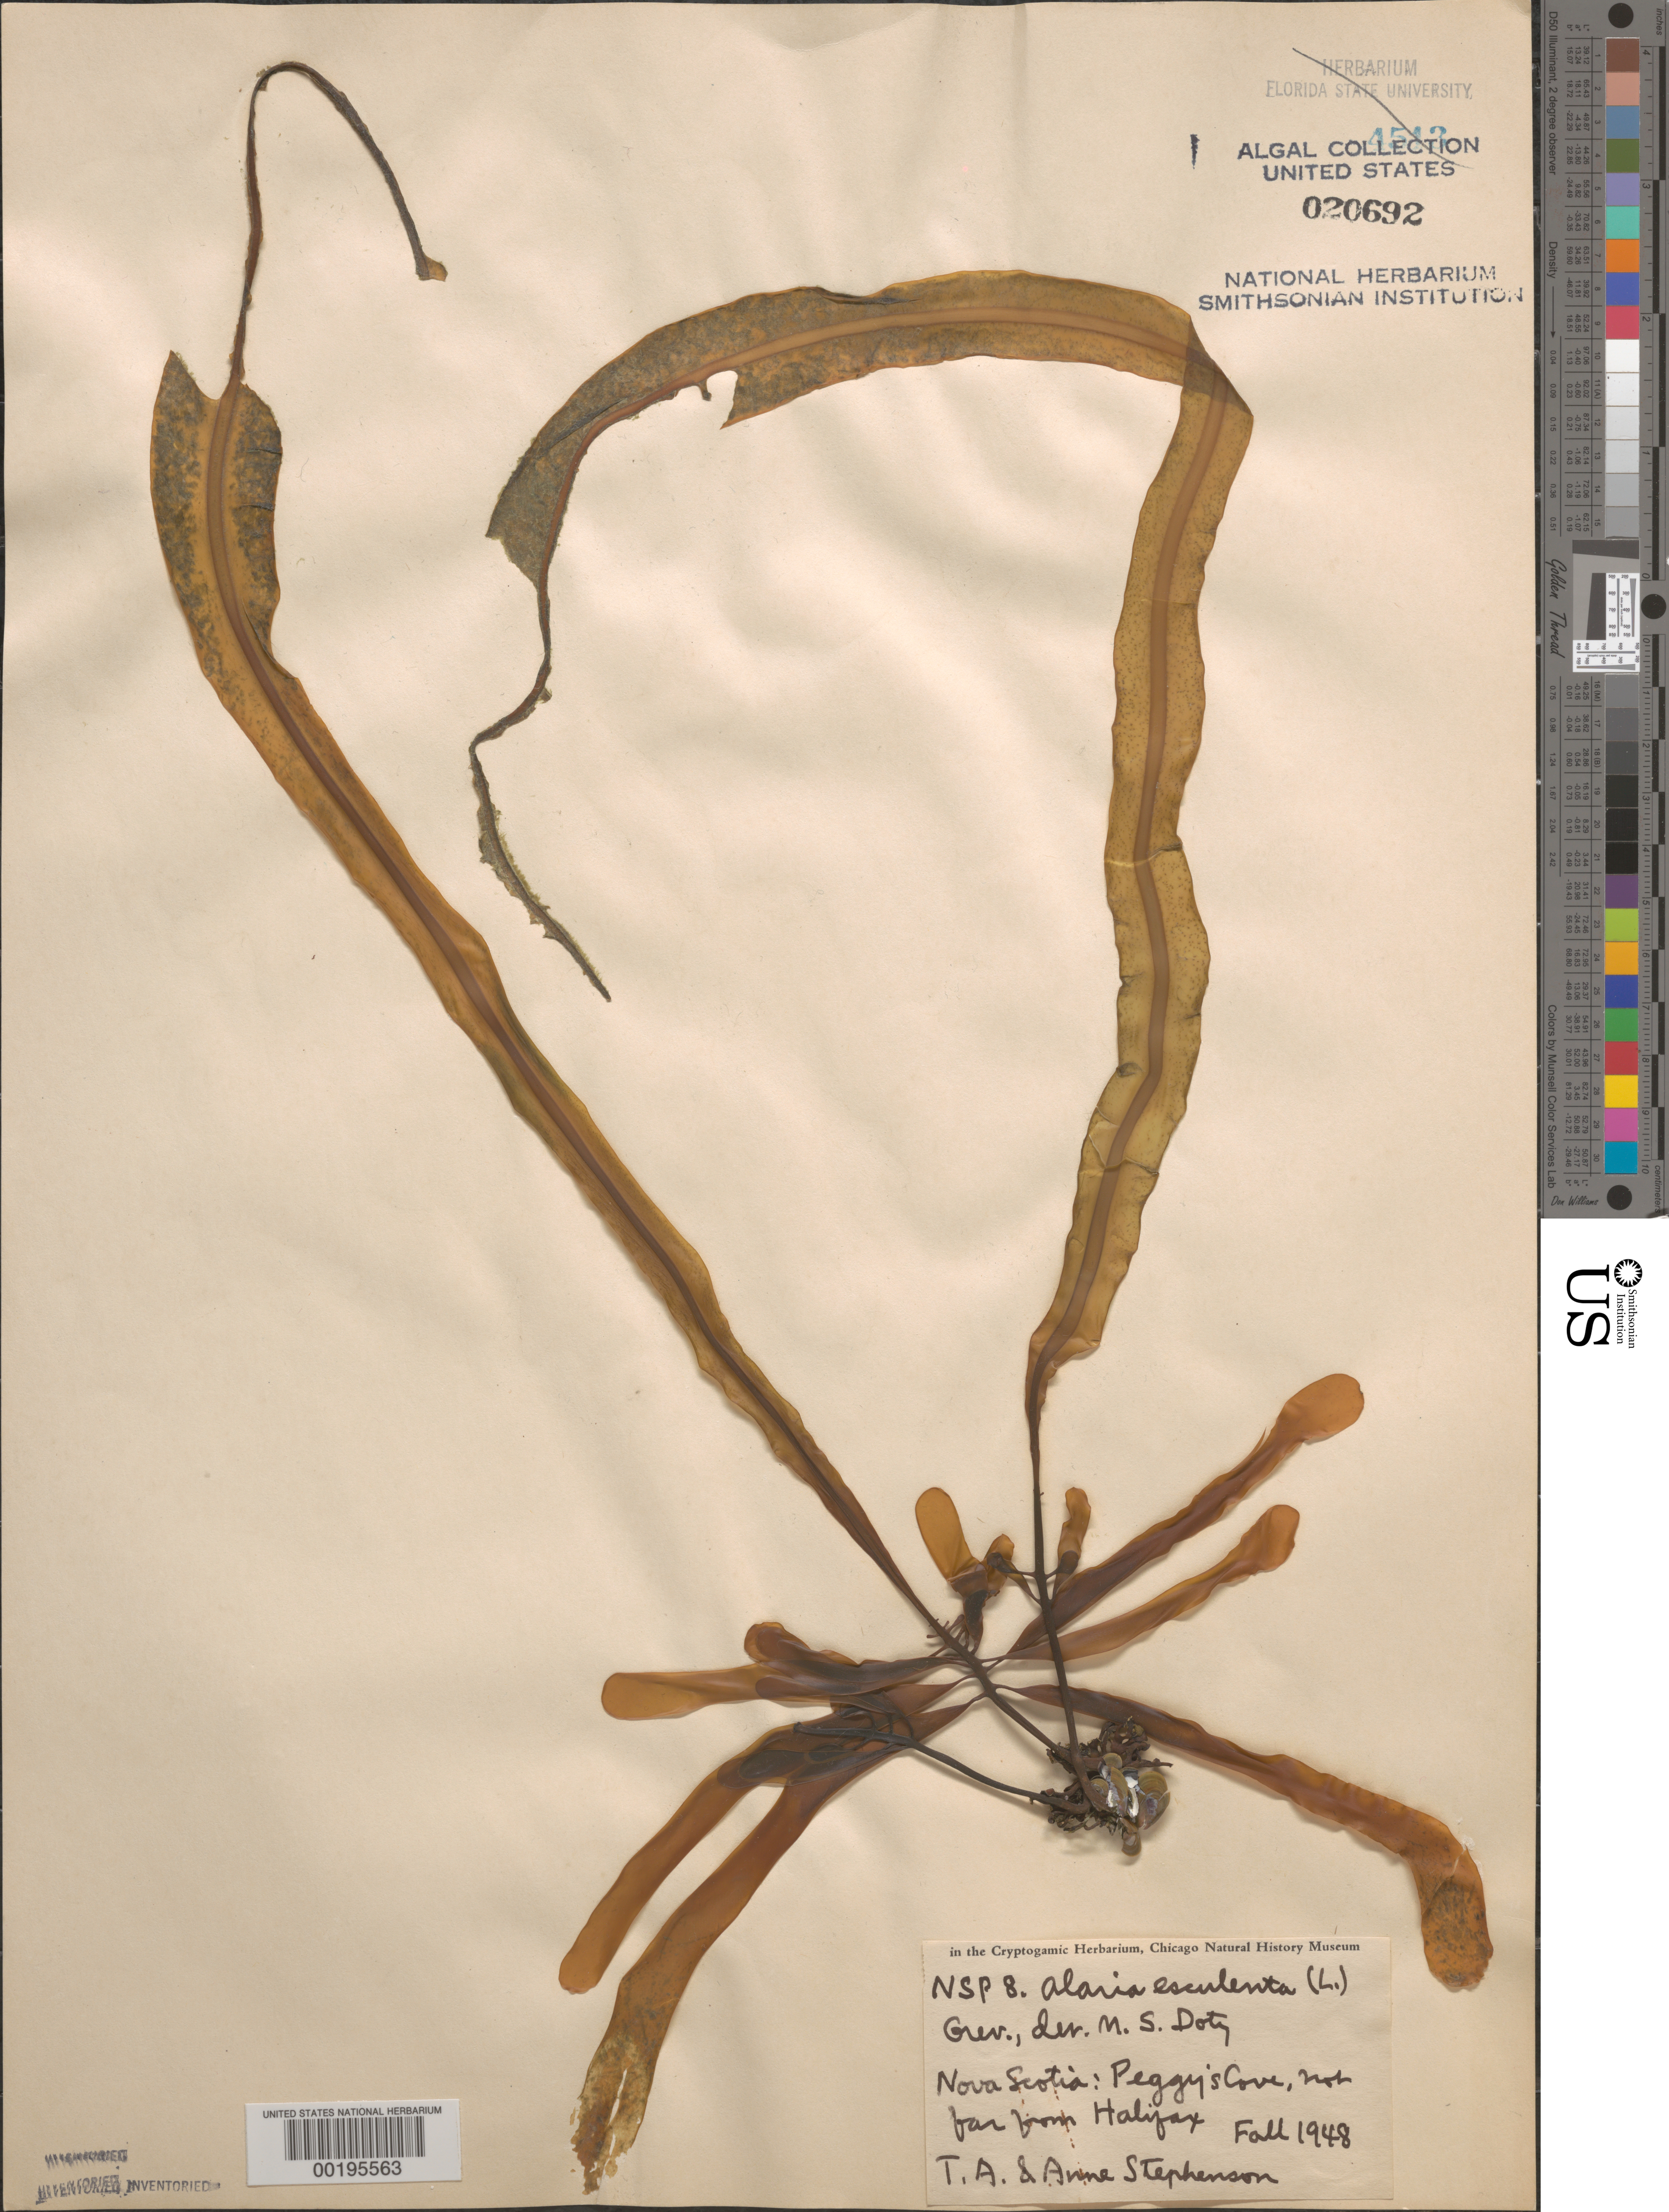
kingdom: Chromista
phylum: Ochrophyta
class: Phaeophyceae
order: Laminariales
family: Alariaceae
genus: Alaria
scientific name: Alaria esculenta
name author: (L.) Greville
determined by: Doty, M. S.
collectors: T. Stephenson & A. Stephenson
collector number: NSP 8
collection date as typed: Aug 1948 and -- Sep 1948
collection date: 1948-08,1948-09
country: Canada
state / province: Nova Scotia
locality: Peggy's Cove, near Halifax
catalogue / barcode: US 20692